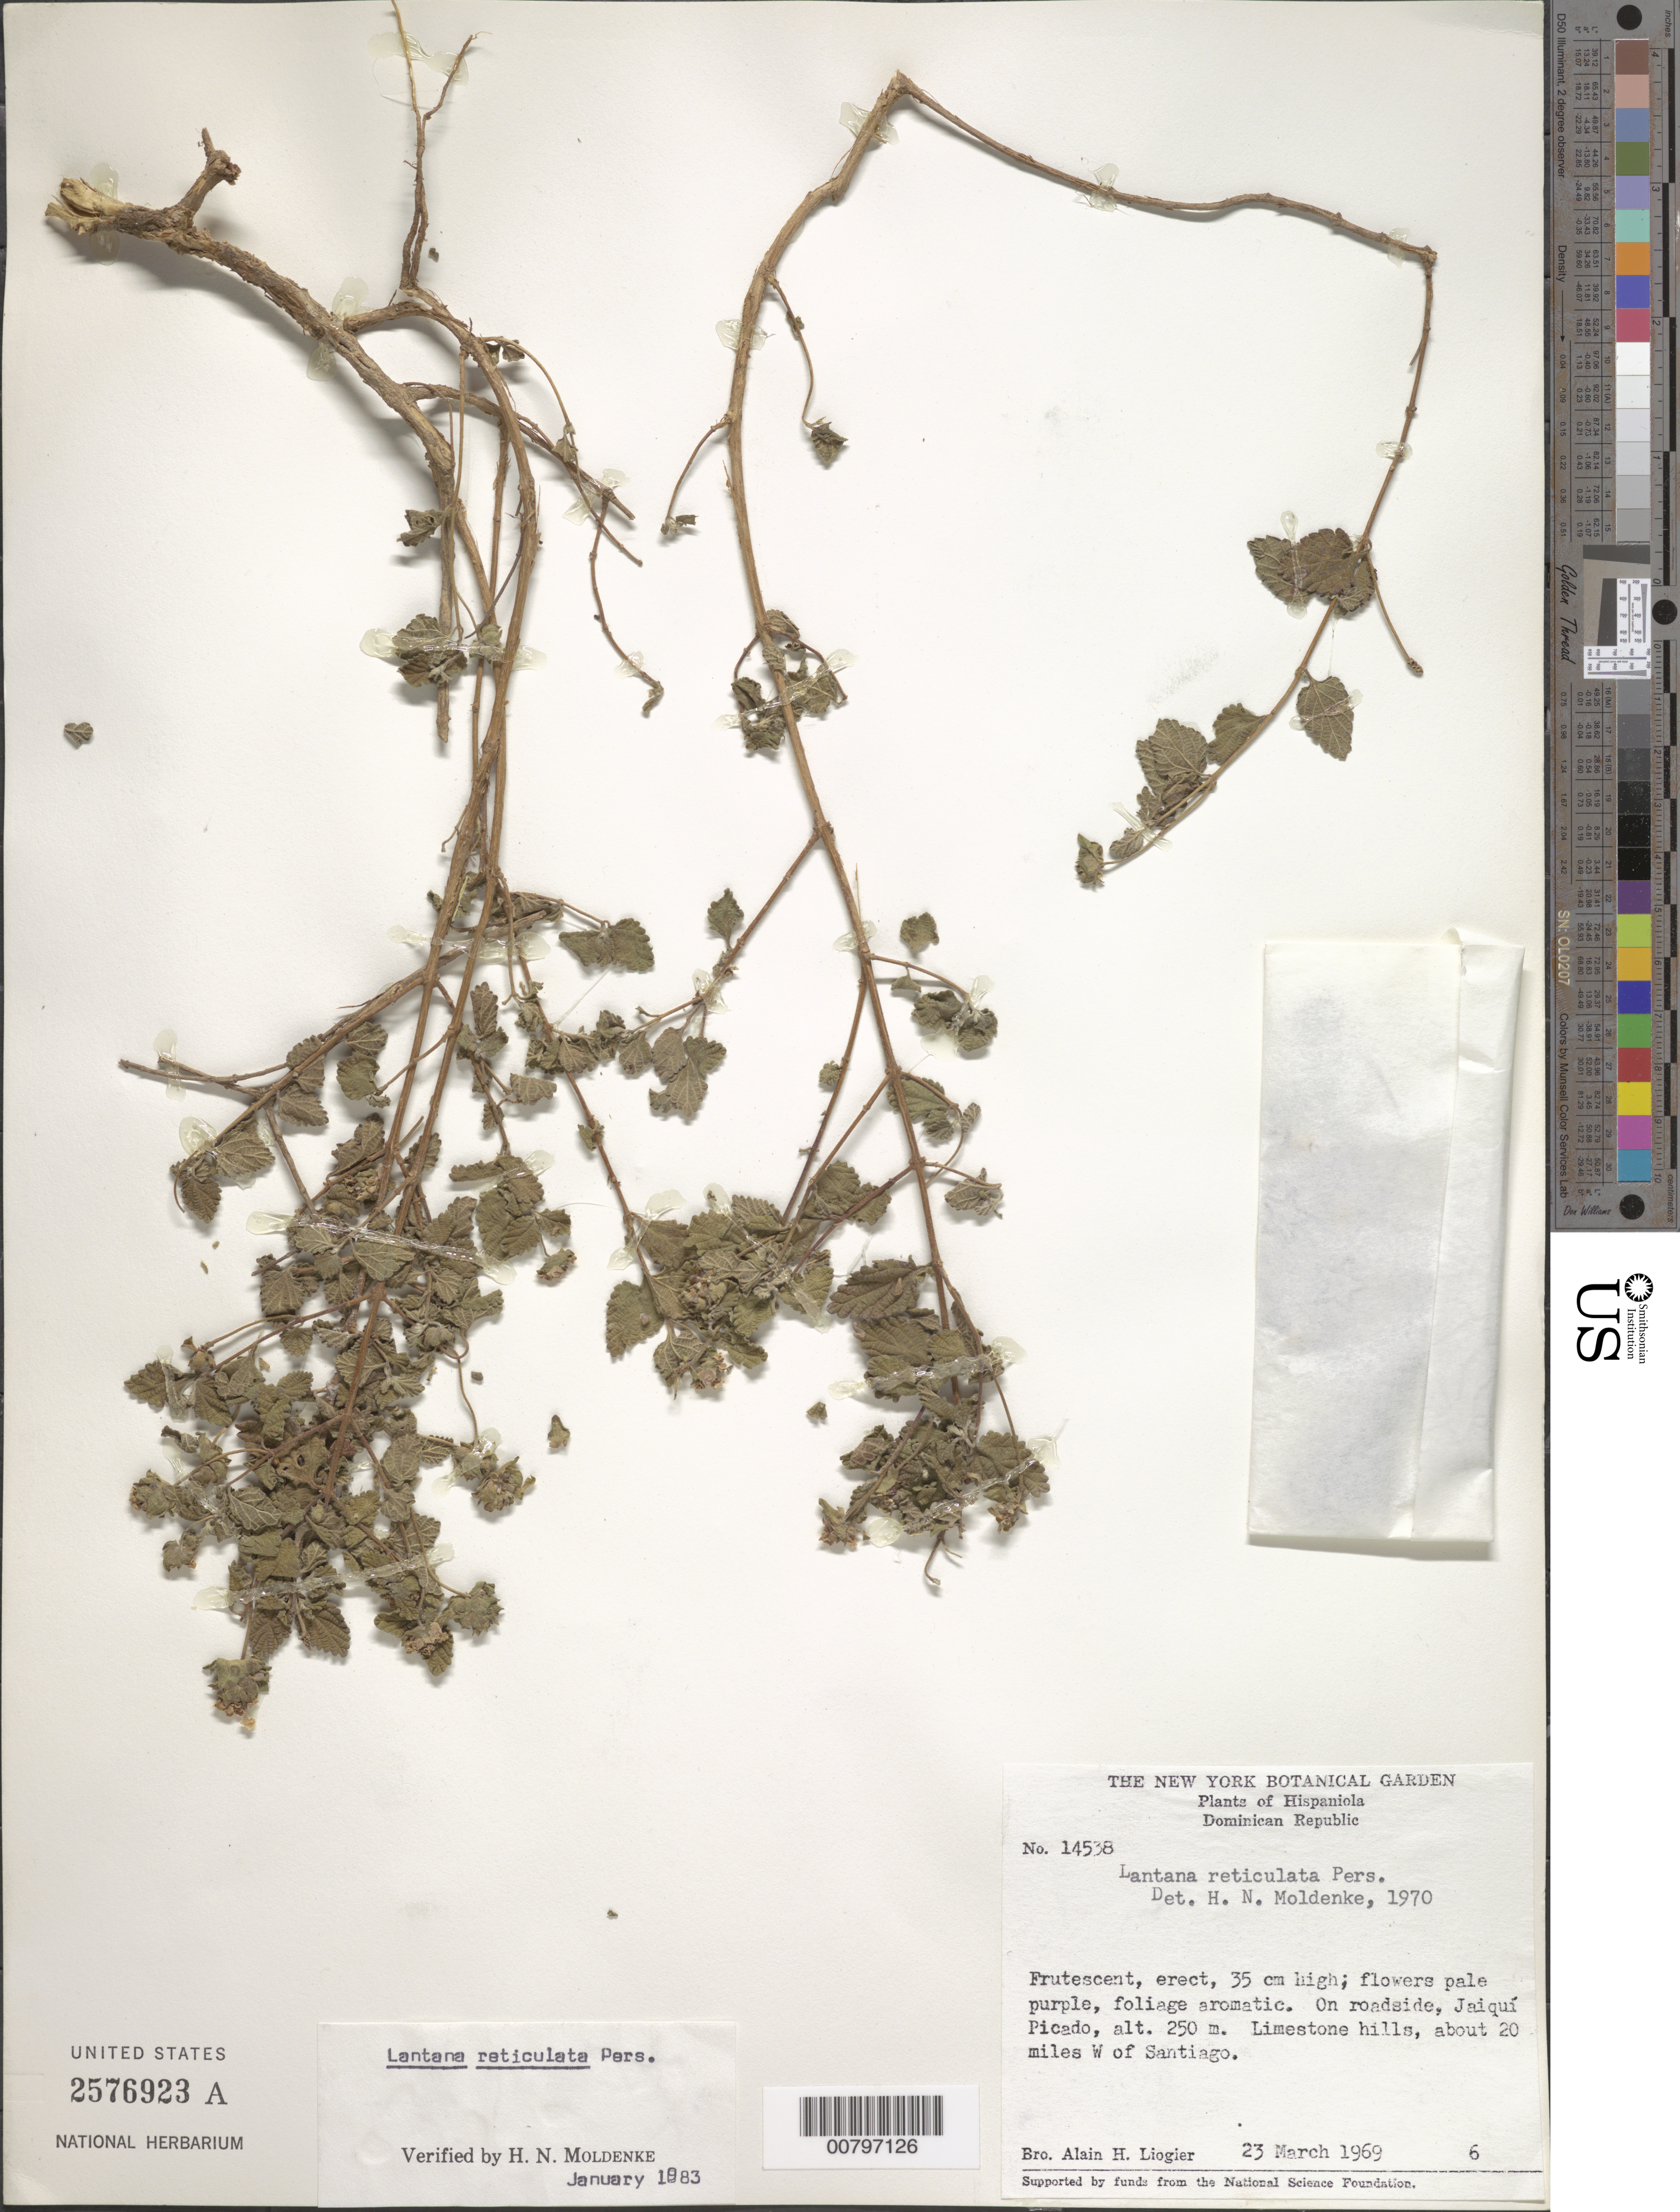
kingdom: Plantae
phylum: Tracheophyta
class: Magnoliopsida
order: Lamiales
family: Verbenaceae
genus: Lantana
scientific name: Lantana reticulata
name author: Pers.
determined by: Moldenke, H. N.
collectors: A. H. Liogier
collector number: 14538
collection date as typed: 23 Mar 1969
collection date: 1969-03-23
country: Dominican Republic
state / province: Santiago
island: Hispaniola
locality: Jaiquí Picado, limestone hills acout 20 miles W of Santiago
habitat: On roadside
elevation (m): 250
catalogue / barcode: US 2576923